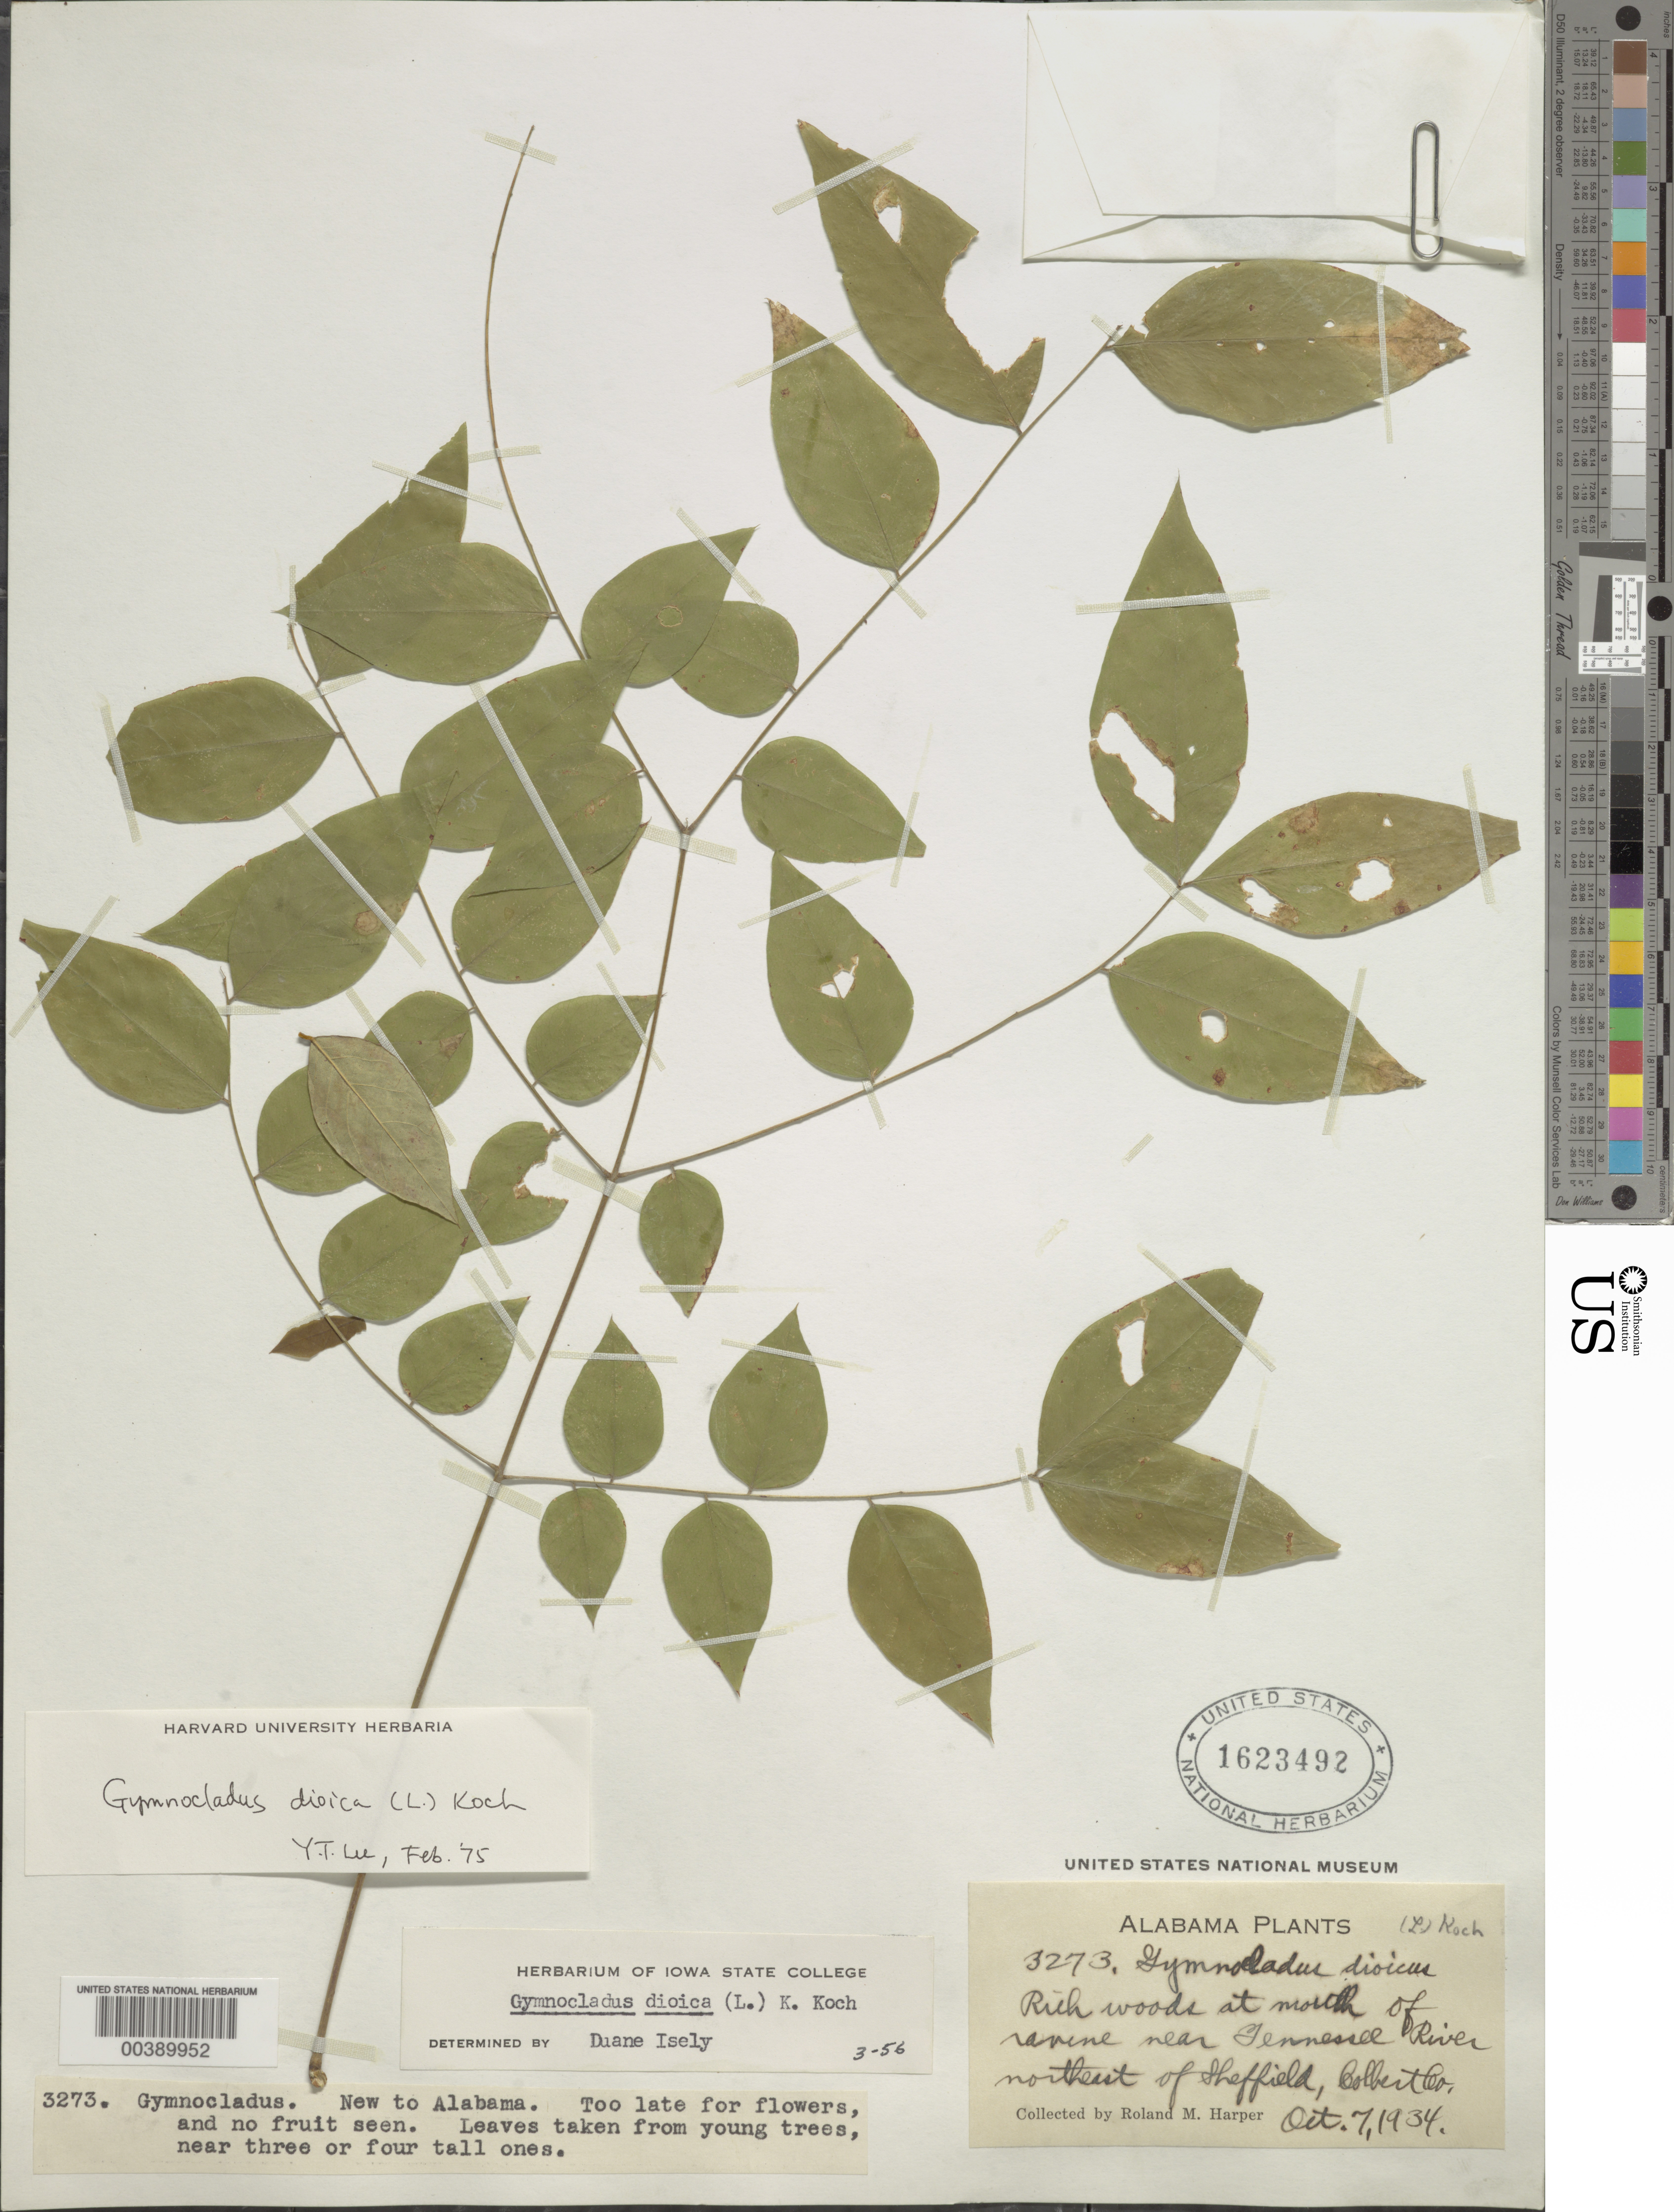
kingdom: Plantae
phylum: Tracheophyta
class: Magnoliopsida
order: Fabales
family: Fabaceae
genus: Gymnocladus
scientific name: Gymnocladus dioicus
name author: (L.) K. Koch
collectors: R. M. Harper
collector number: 3273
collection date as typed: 07 Oct 1934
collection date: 1934-10-07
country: United States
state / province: Alabama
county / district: Colbert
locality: Near tennessee river ne of sheffield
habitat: Rich woods at mouth of ravine near river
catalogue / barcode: US 1623492